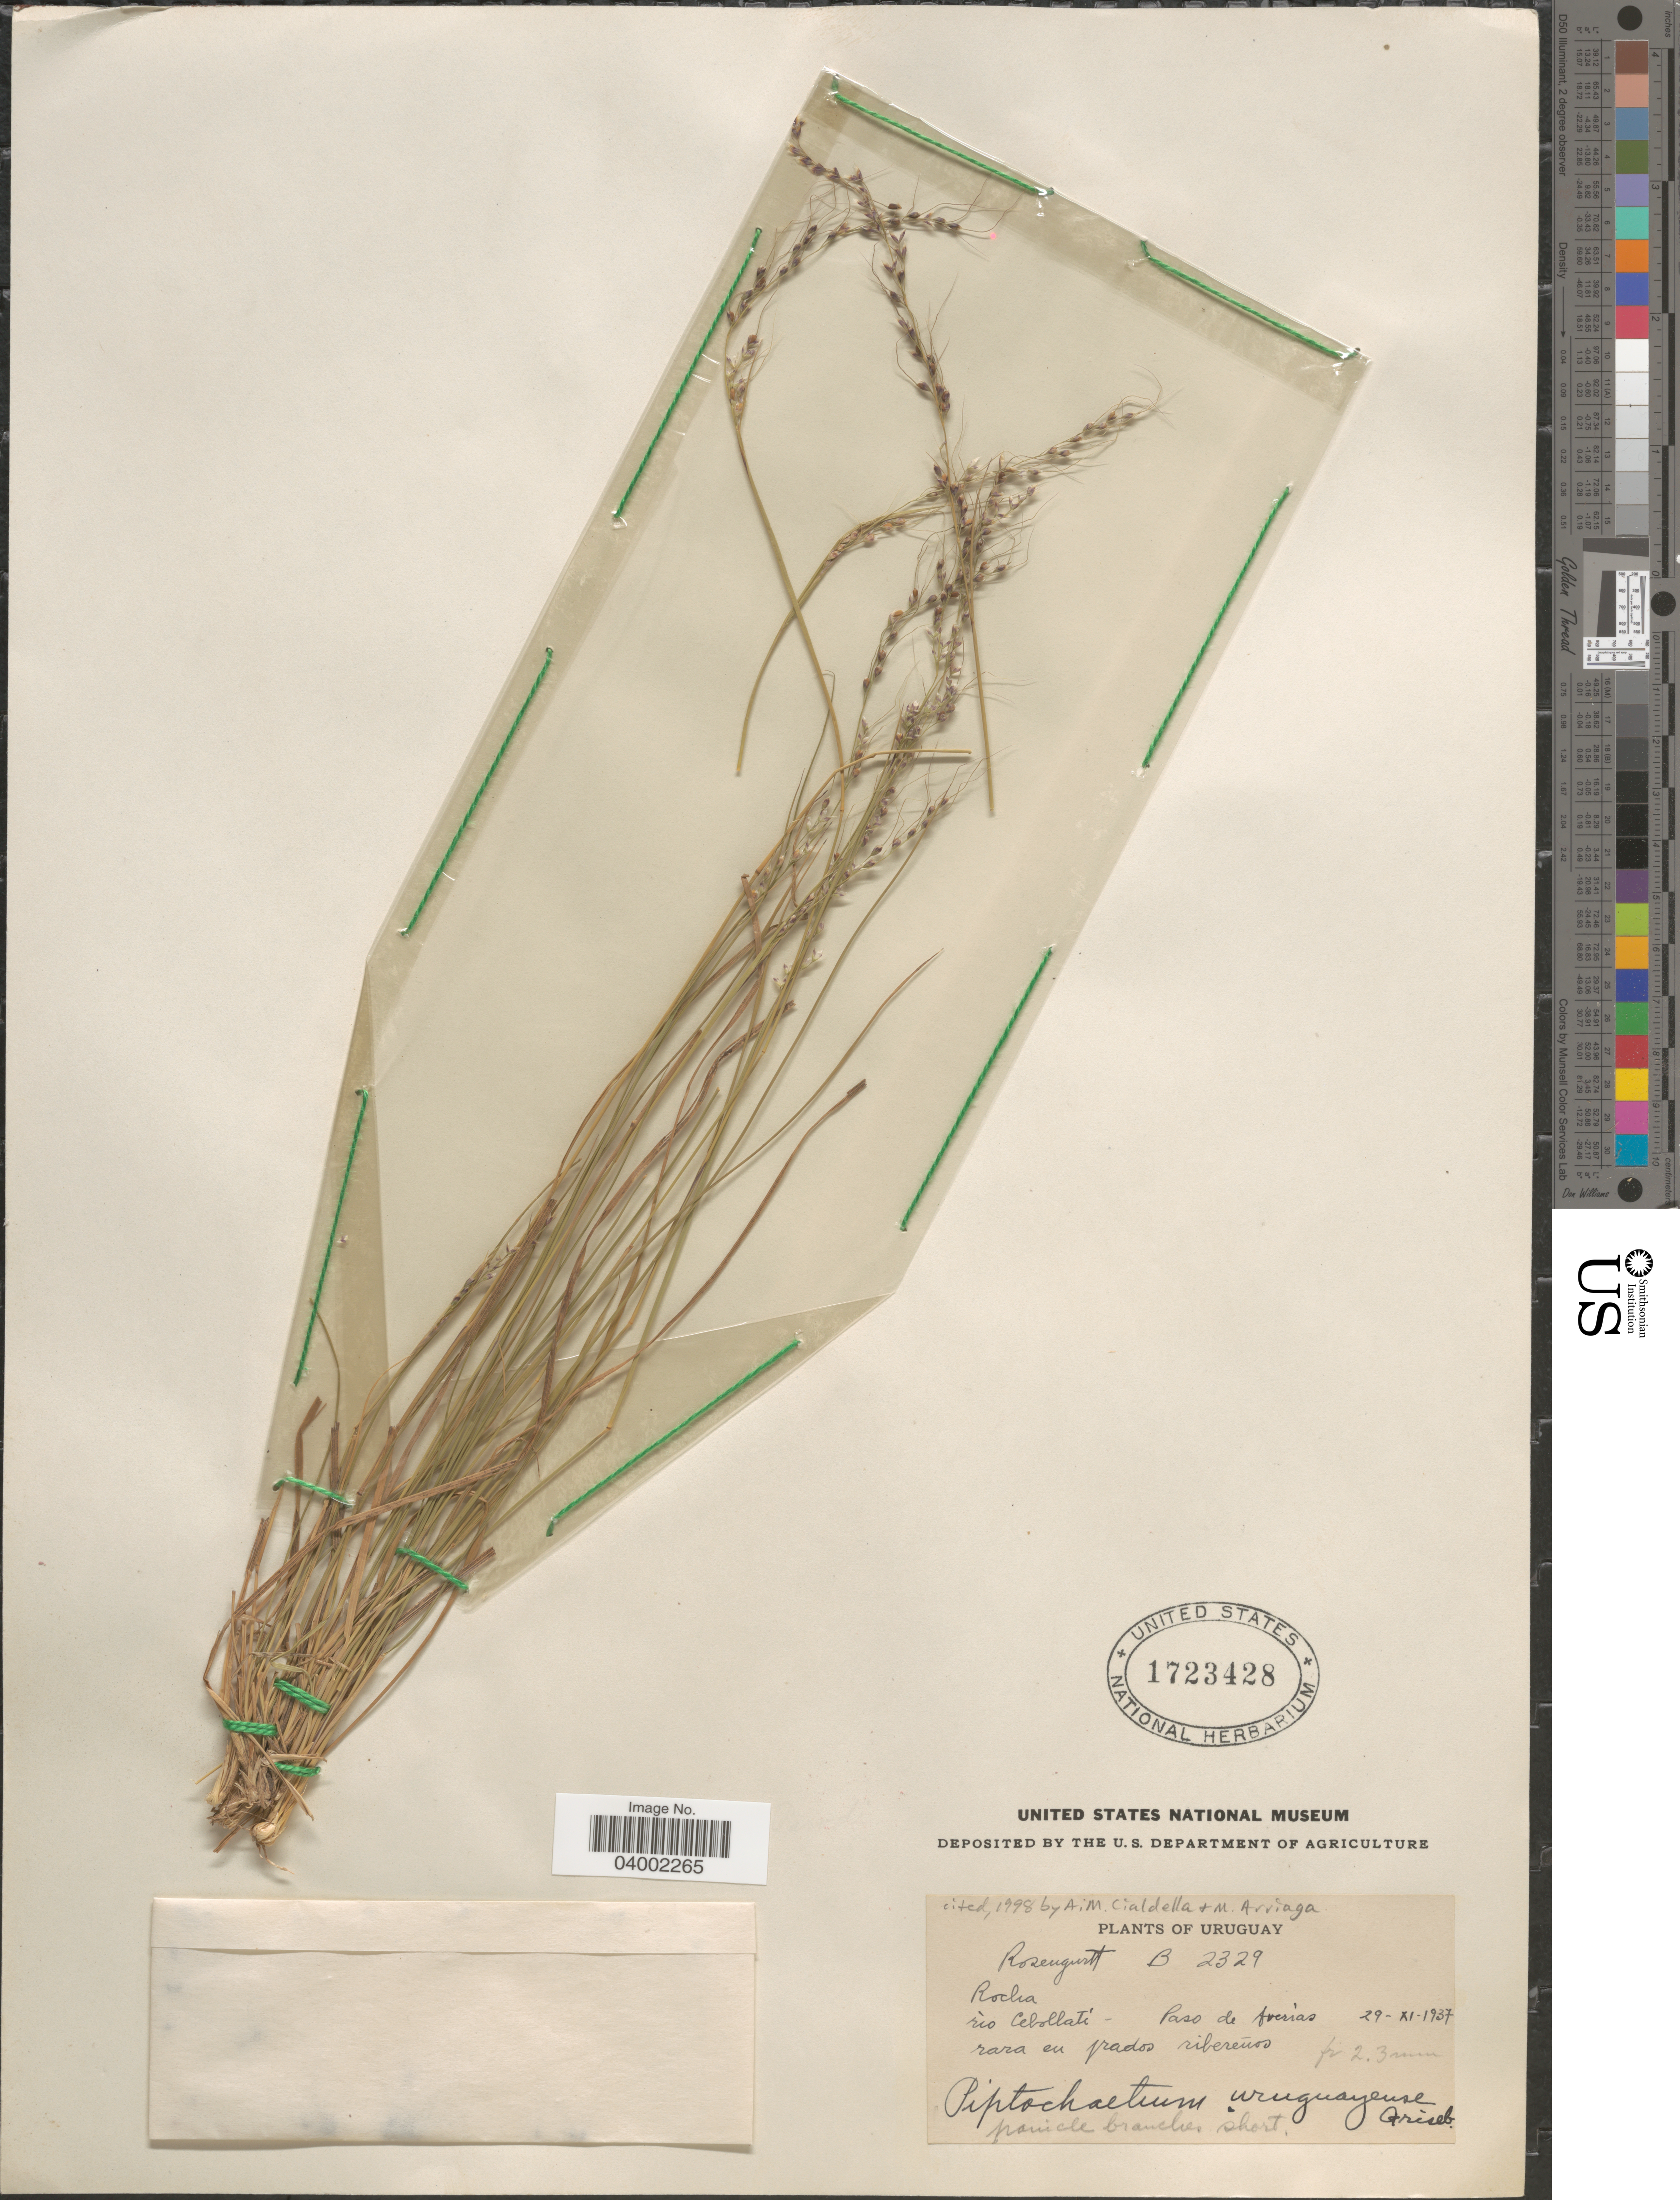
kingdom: Plantae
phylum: Tracheophyta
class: Liliopsida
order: Poales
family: Poaceae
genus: Piptochaetium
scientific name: Piptochaetium uruguense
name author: Griseb.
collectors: Rosengurtt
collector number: B2329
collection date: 1937-11-29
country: Uruguay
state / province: Rocha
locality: Rio Cebollatí - Paso de Averias.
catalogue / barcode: US 1723428